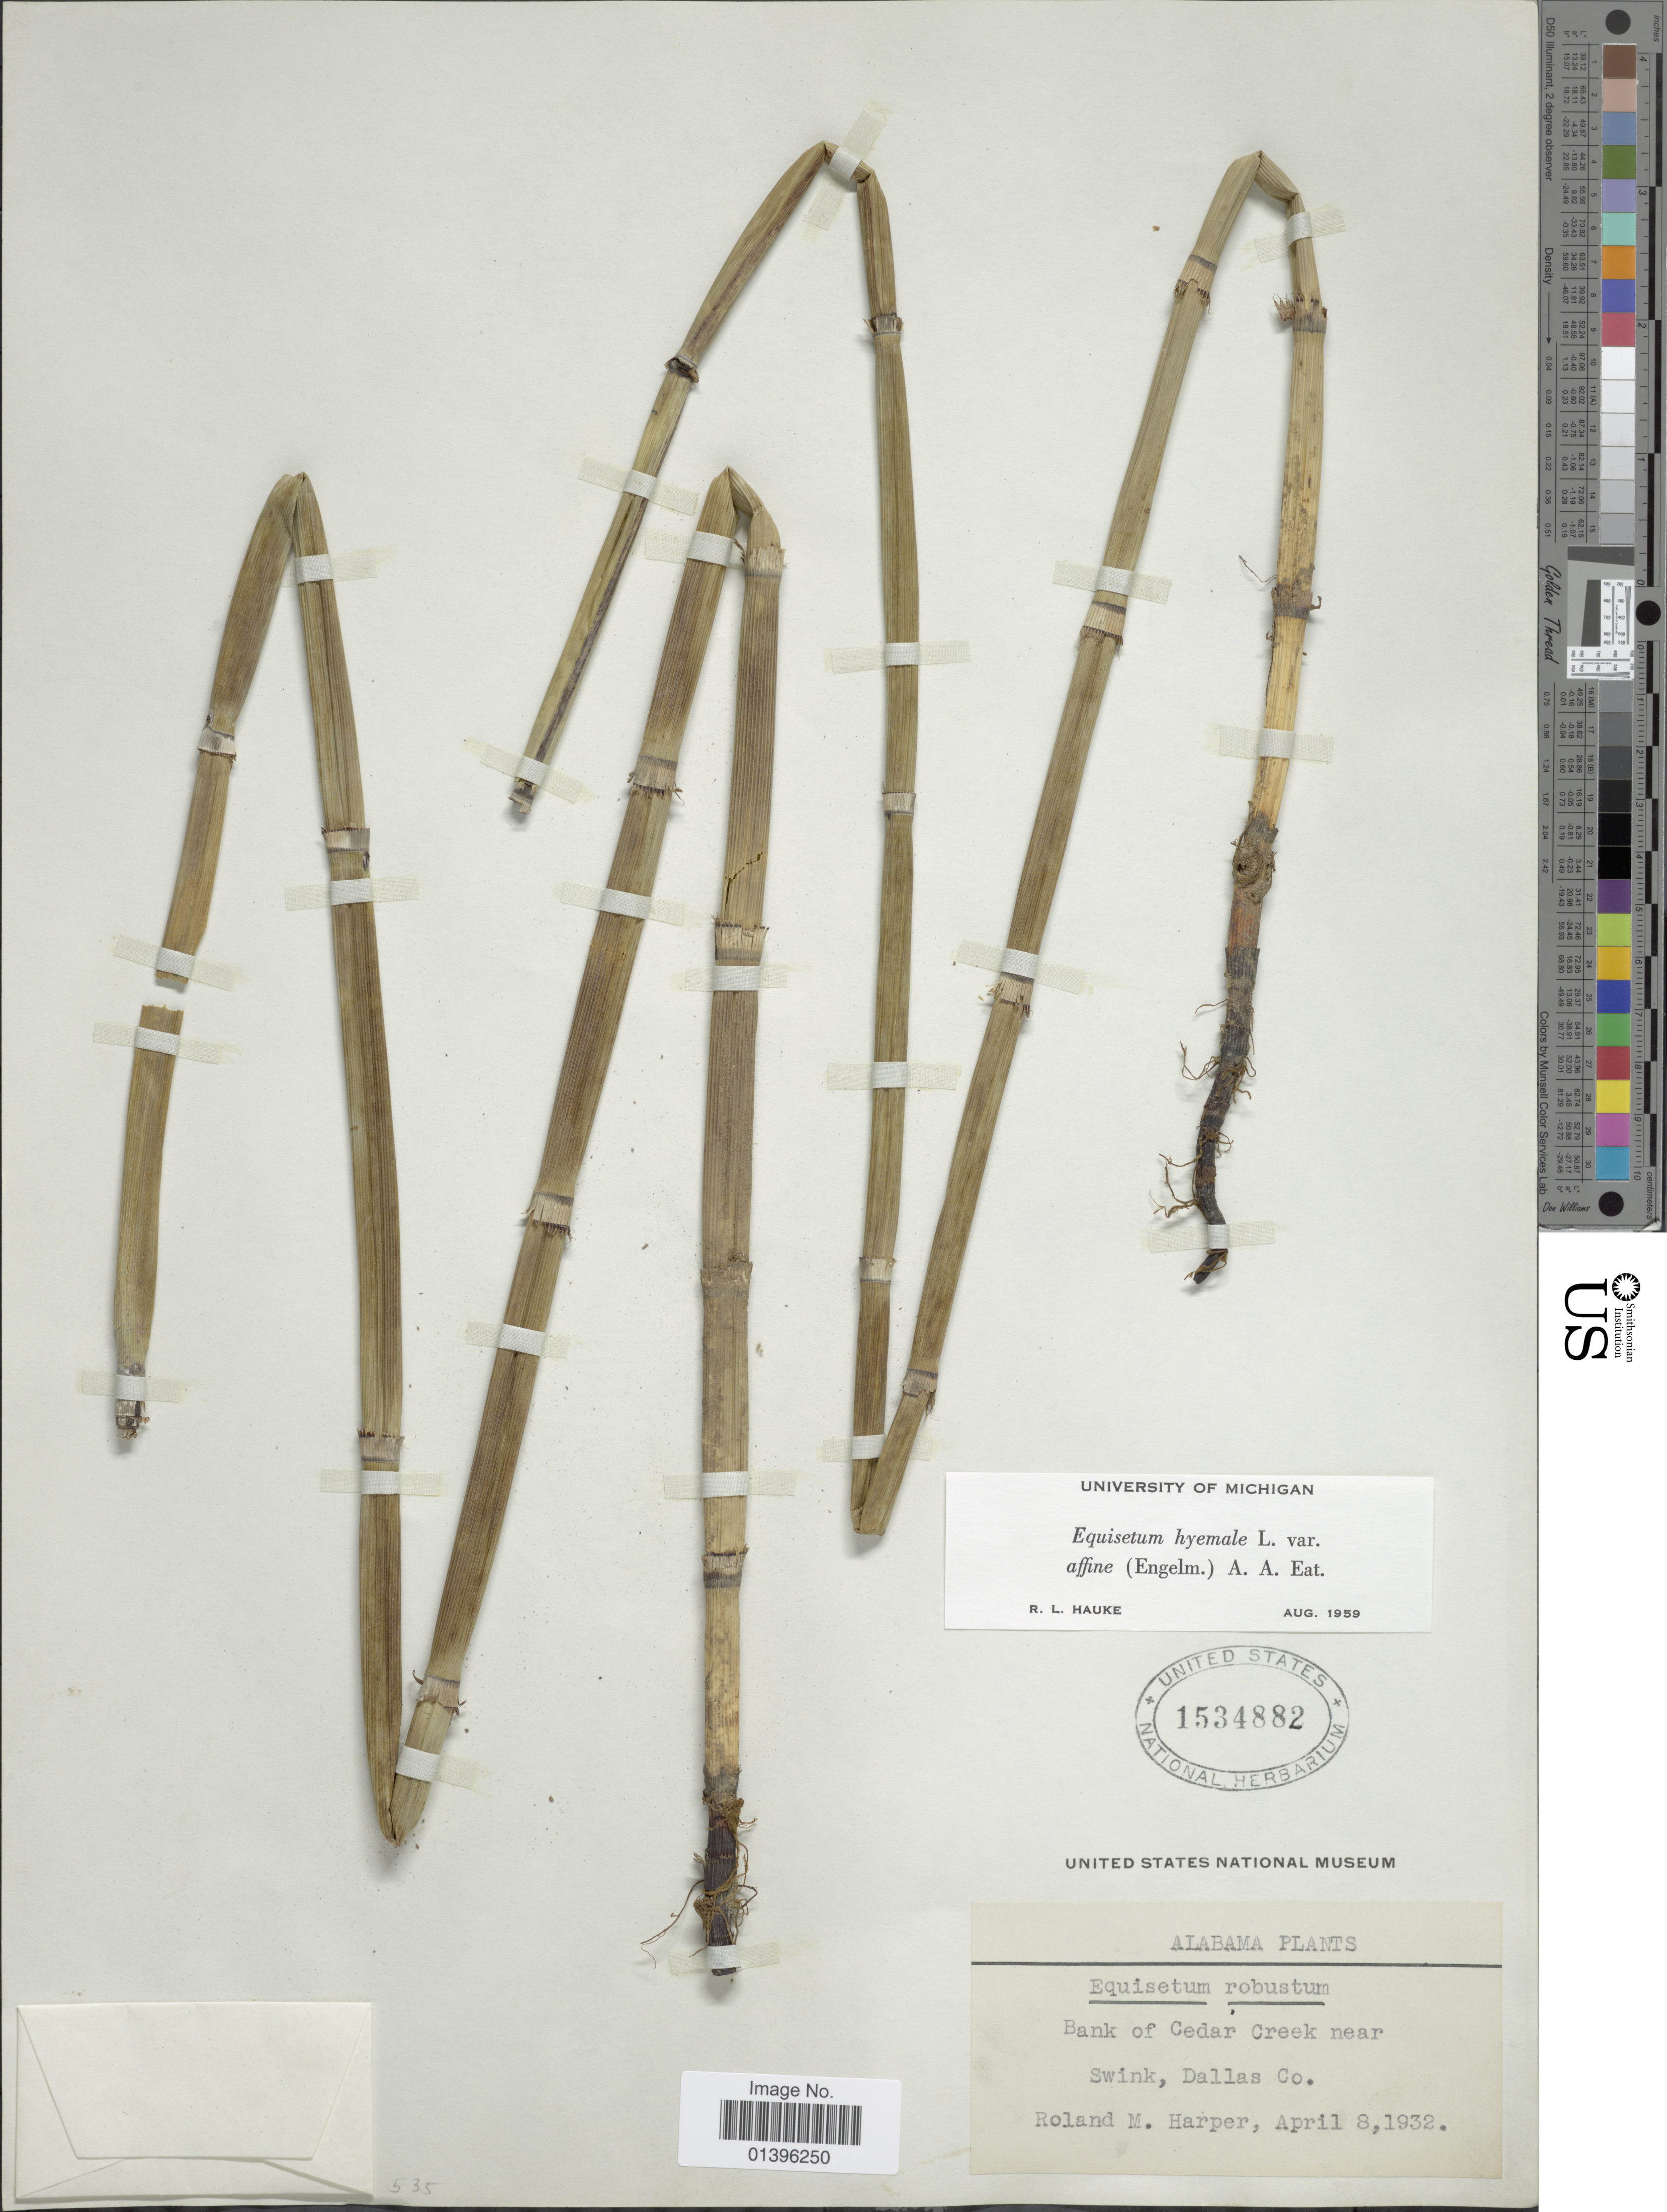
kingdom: Plantae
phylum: Tracheophyta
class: Polypodiopsida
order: Equisetales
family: Equisetaceae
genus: Equisetum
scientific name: Equisetum hyemale var. affine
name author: (Engelm.) A.A. Eaton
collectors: R. M. Harper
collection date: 1932-04-08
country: United States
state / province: Alabama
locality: Swink, Dallas Co.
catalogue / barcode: US 1534882